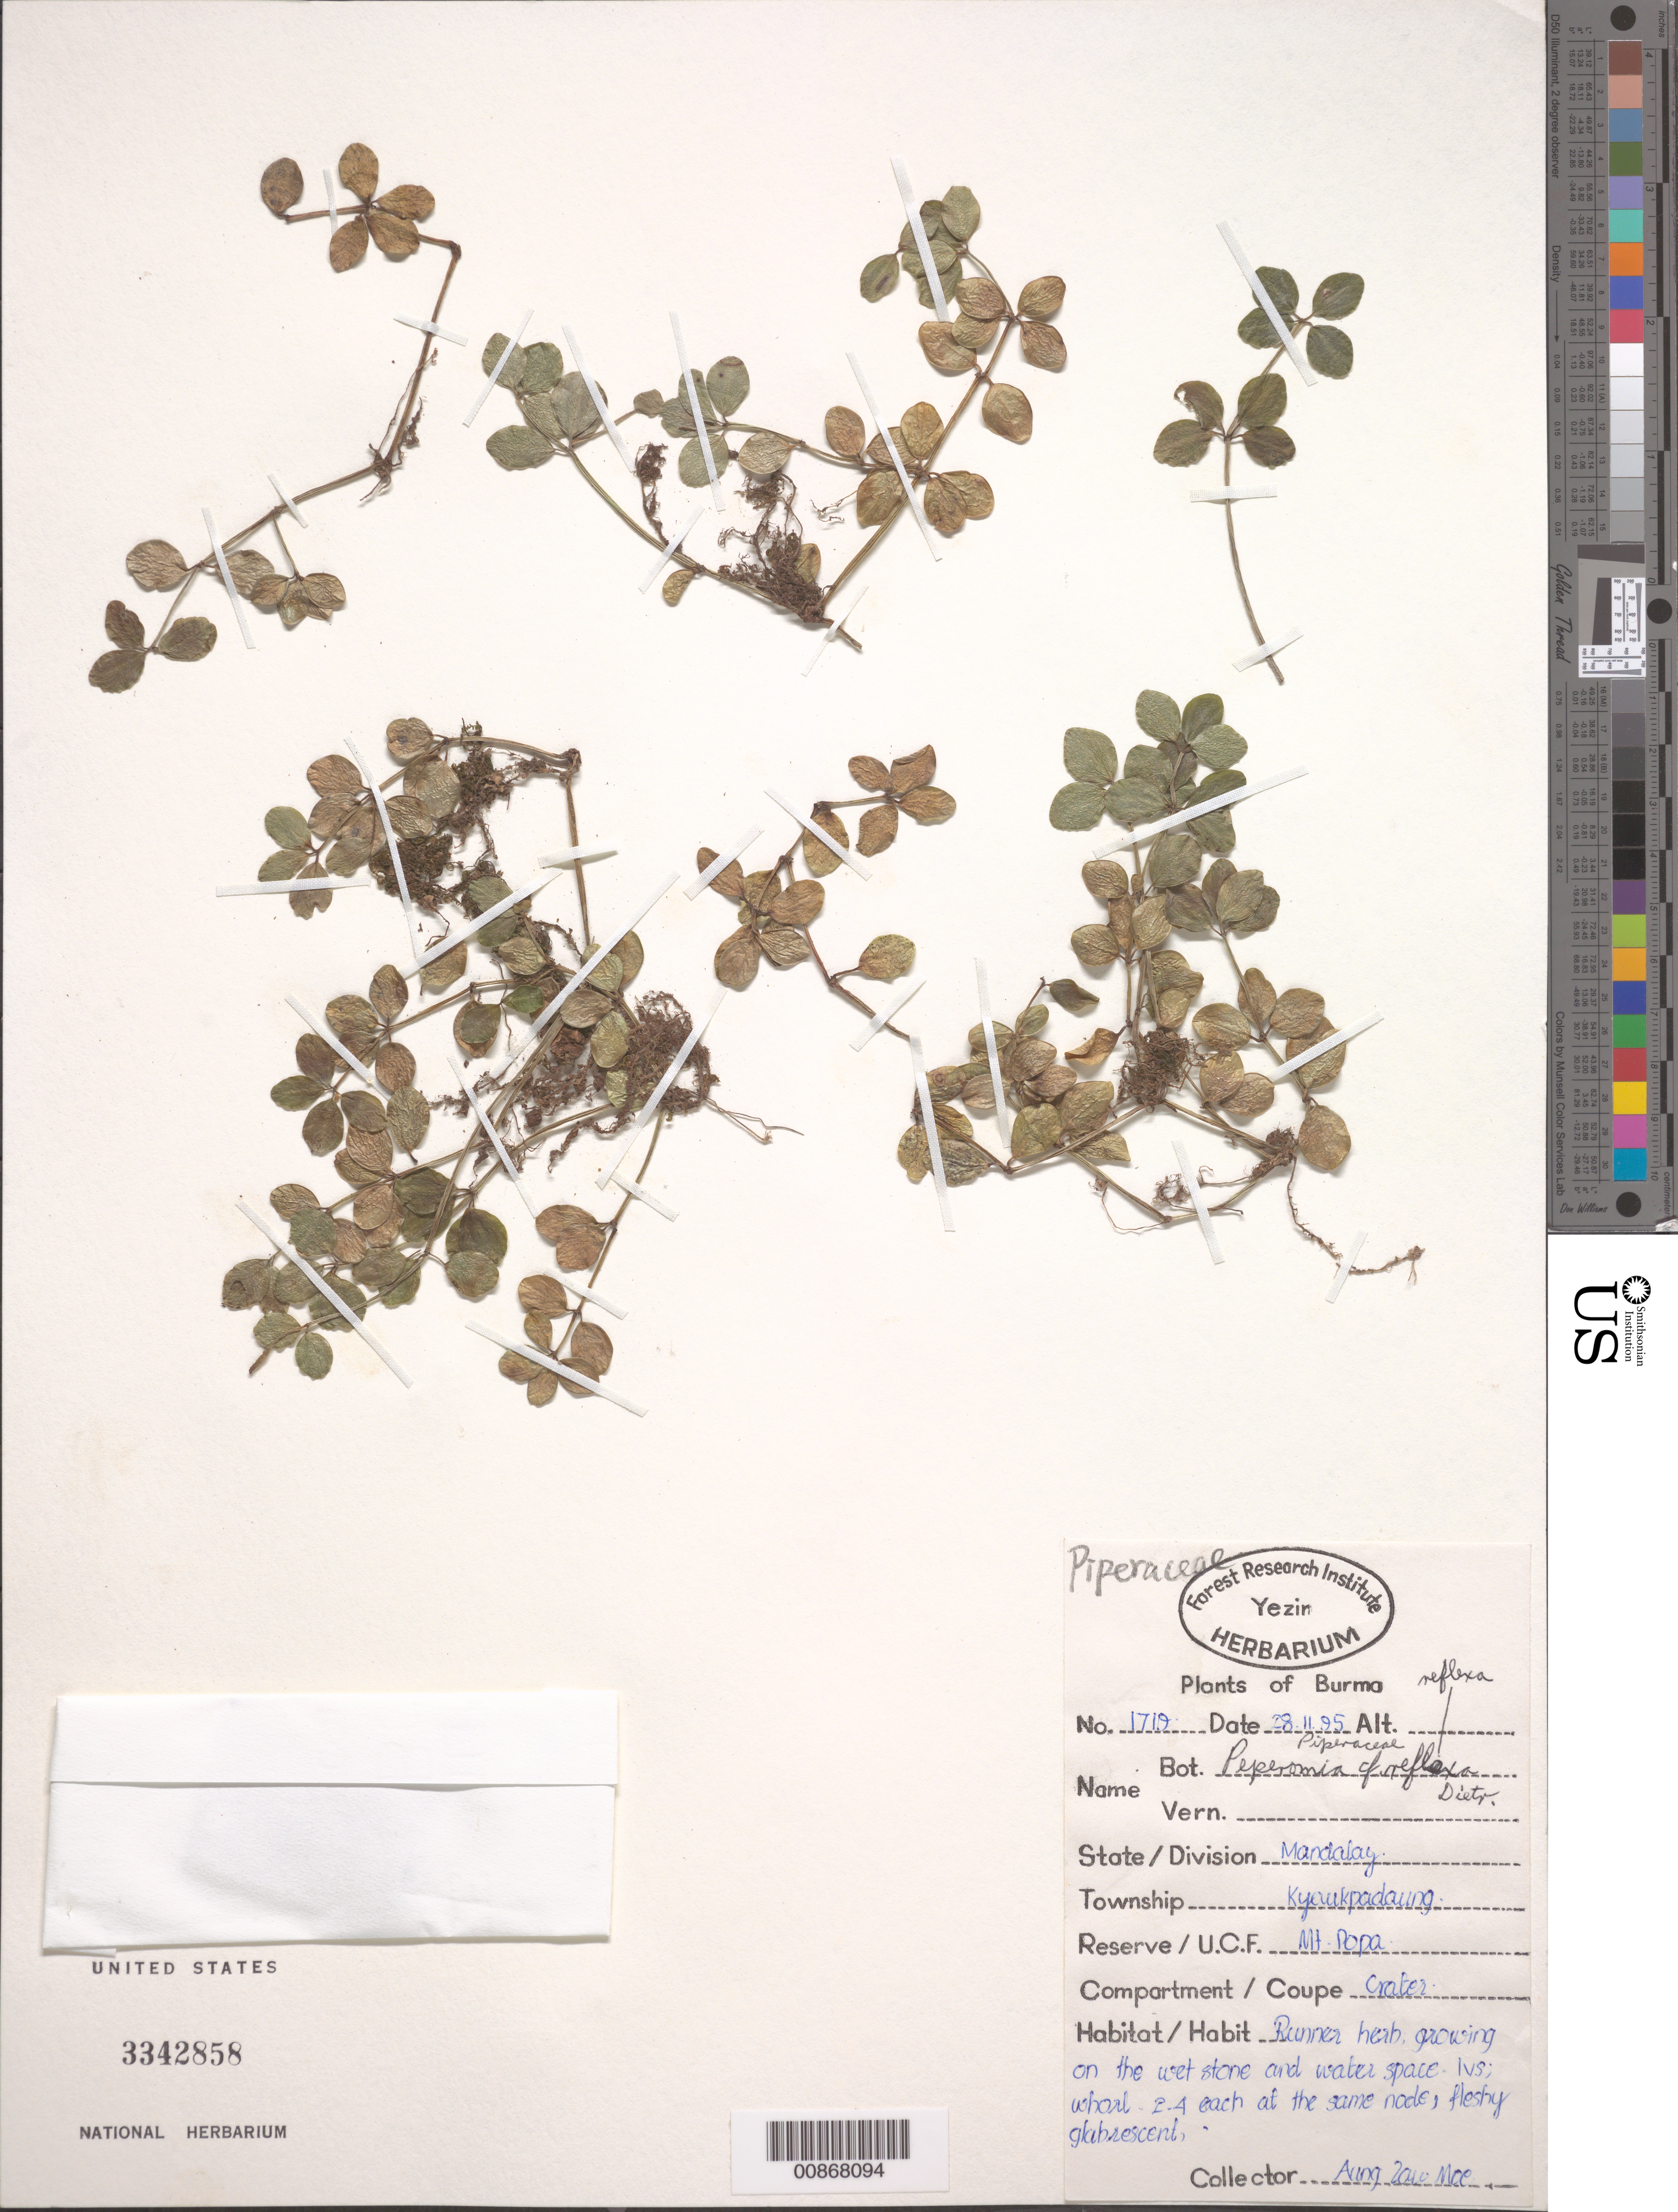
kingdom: Plantae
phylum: Tracheophyta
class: Magnoliopsida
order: Piperales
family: Piperaceae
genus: Peperomia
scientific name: Peperomia reflexa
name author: (L. f.) A. Dietr.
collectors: Aung Zaw Moe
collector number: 1719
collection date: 1995-11-28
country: Myanmar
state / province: Mandalay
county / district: Kyaukpadaung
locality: Mt. Popa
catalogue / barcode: US 3342858